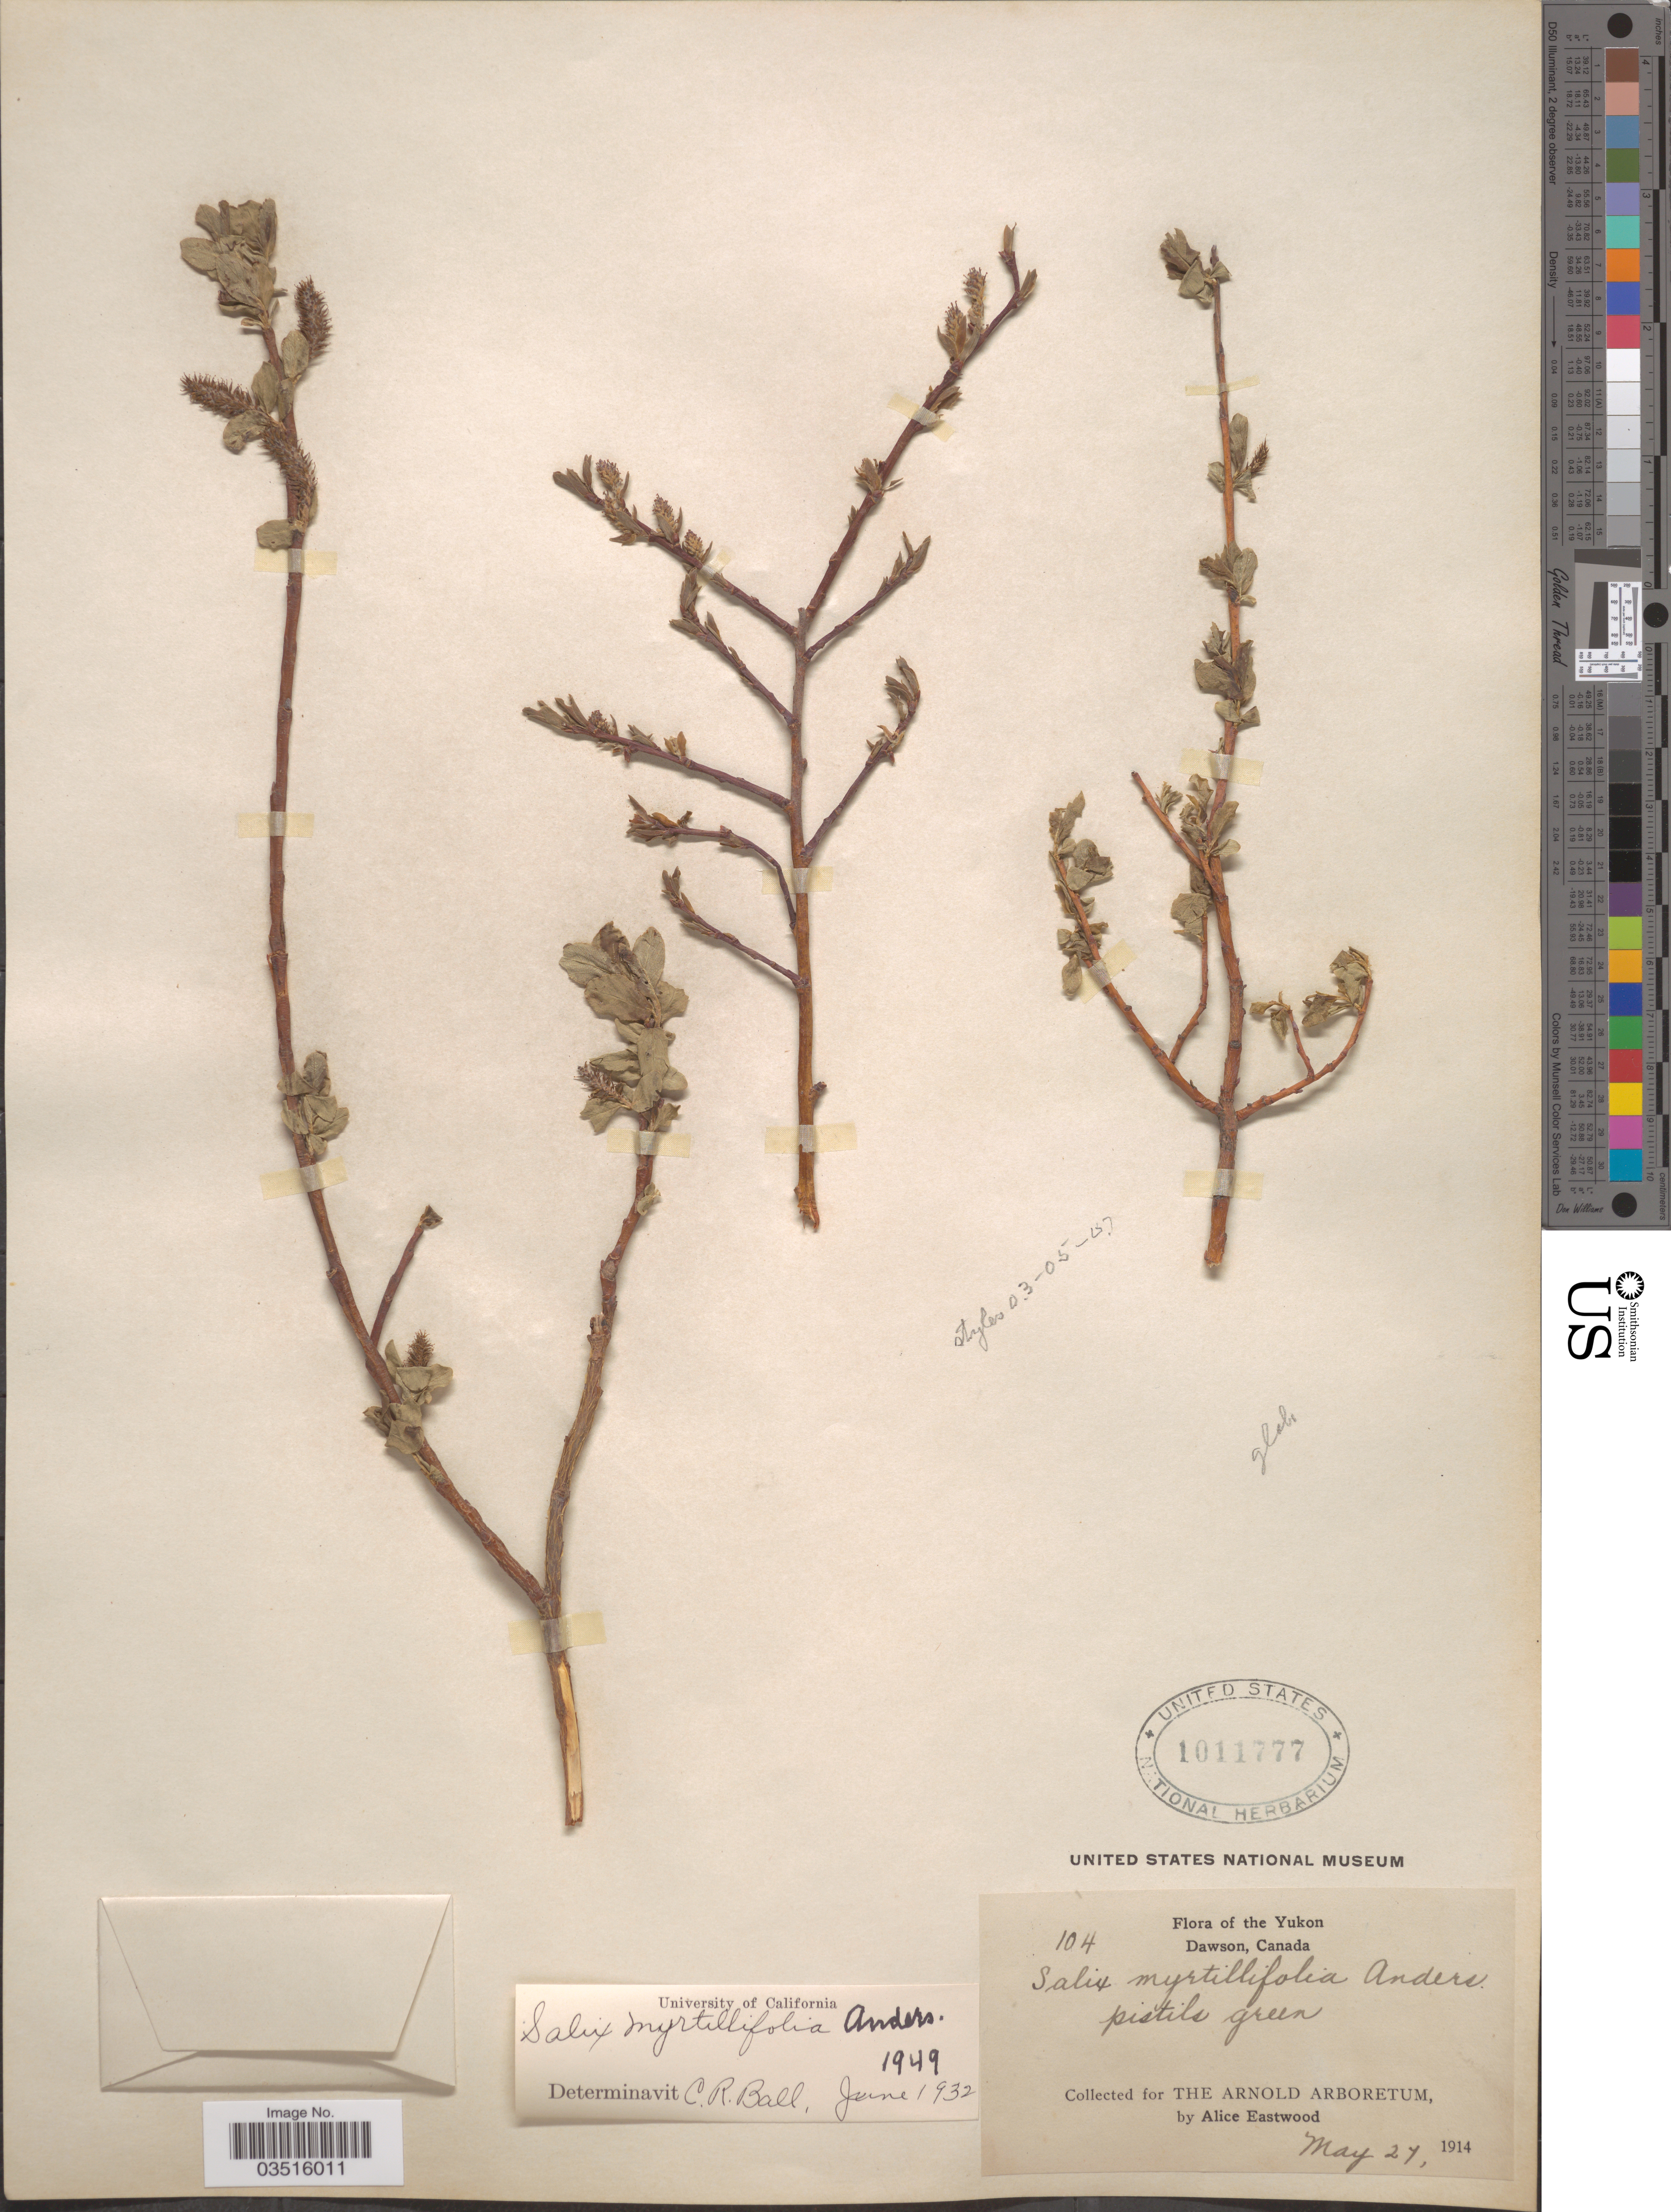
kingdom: Plantae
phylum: Tracheophyta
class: Magnoliopsida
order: Malpighiales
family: Salicaceae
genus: Salix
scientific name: Salix myrtillifolia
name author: Andersson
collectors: A. Eastwood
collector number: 104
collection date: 1914-05-27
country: Canada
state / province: Yukon Territory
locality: The Yukon. Dawson.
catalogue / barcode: US 1011777